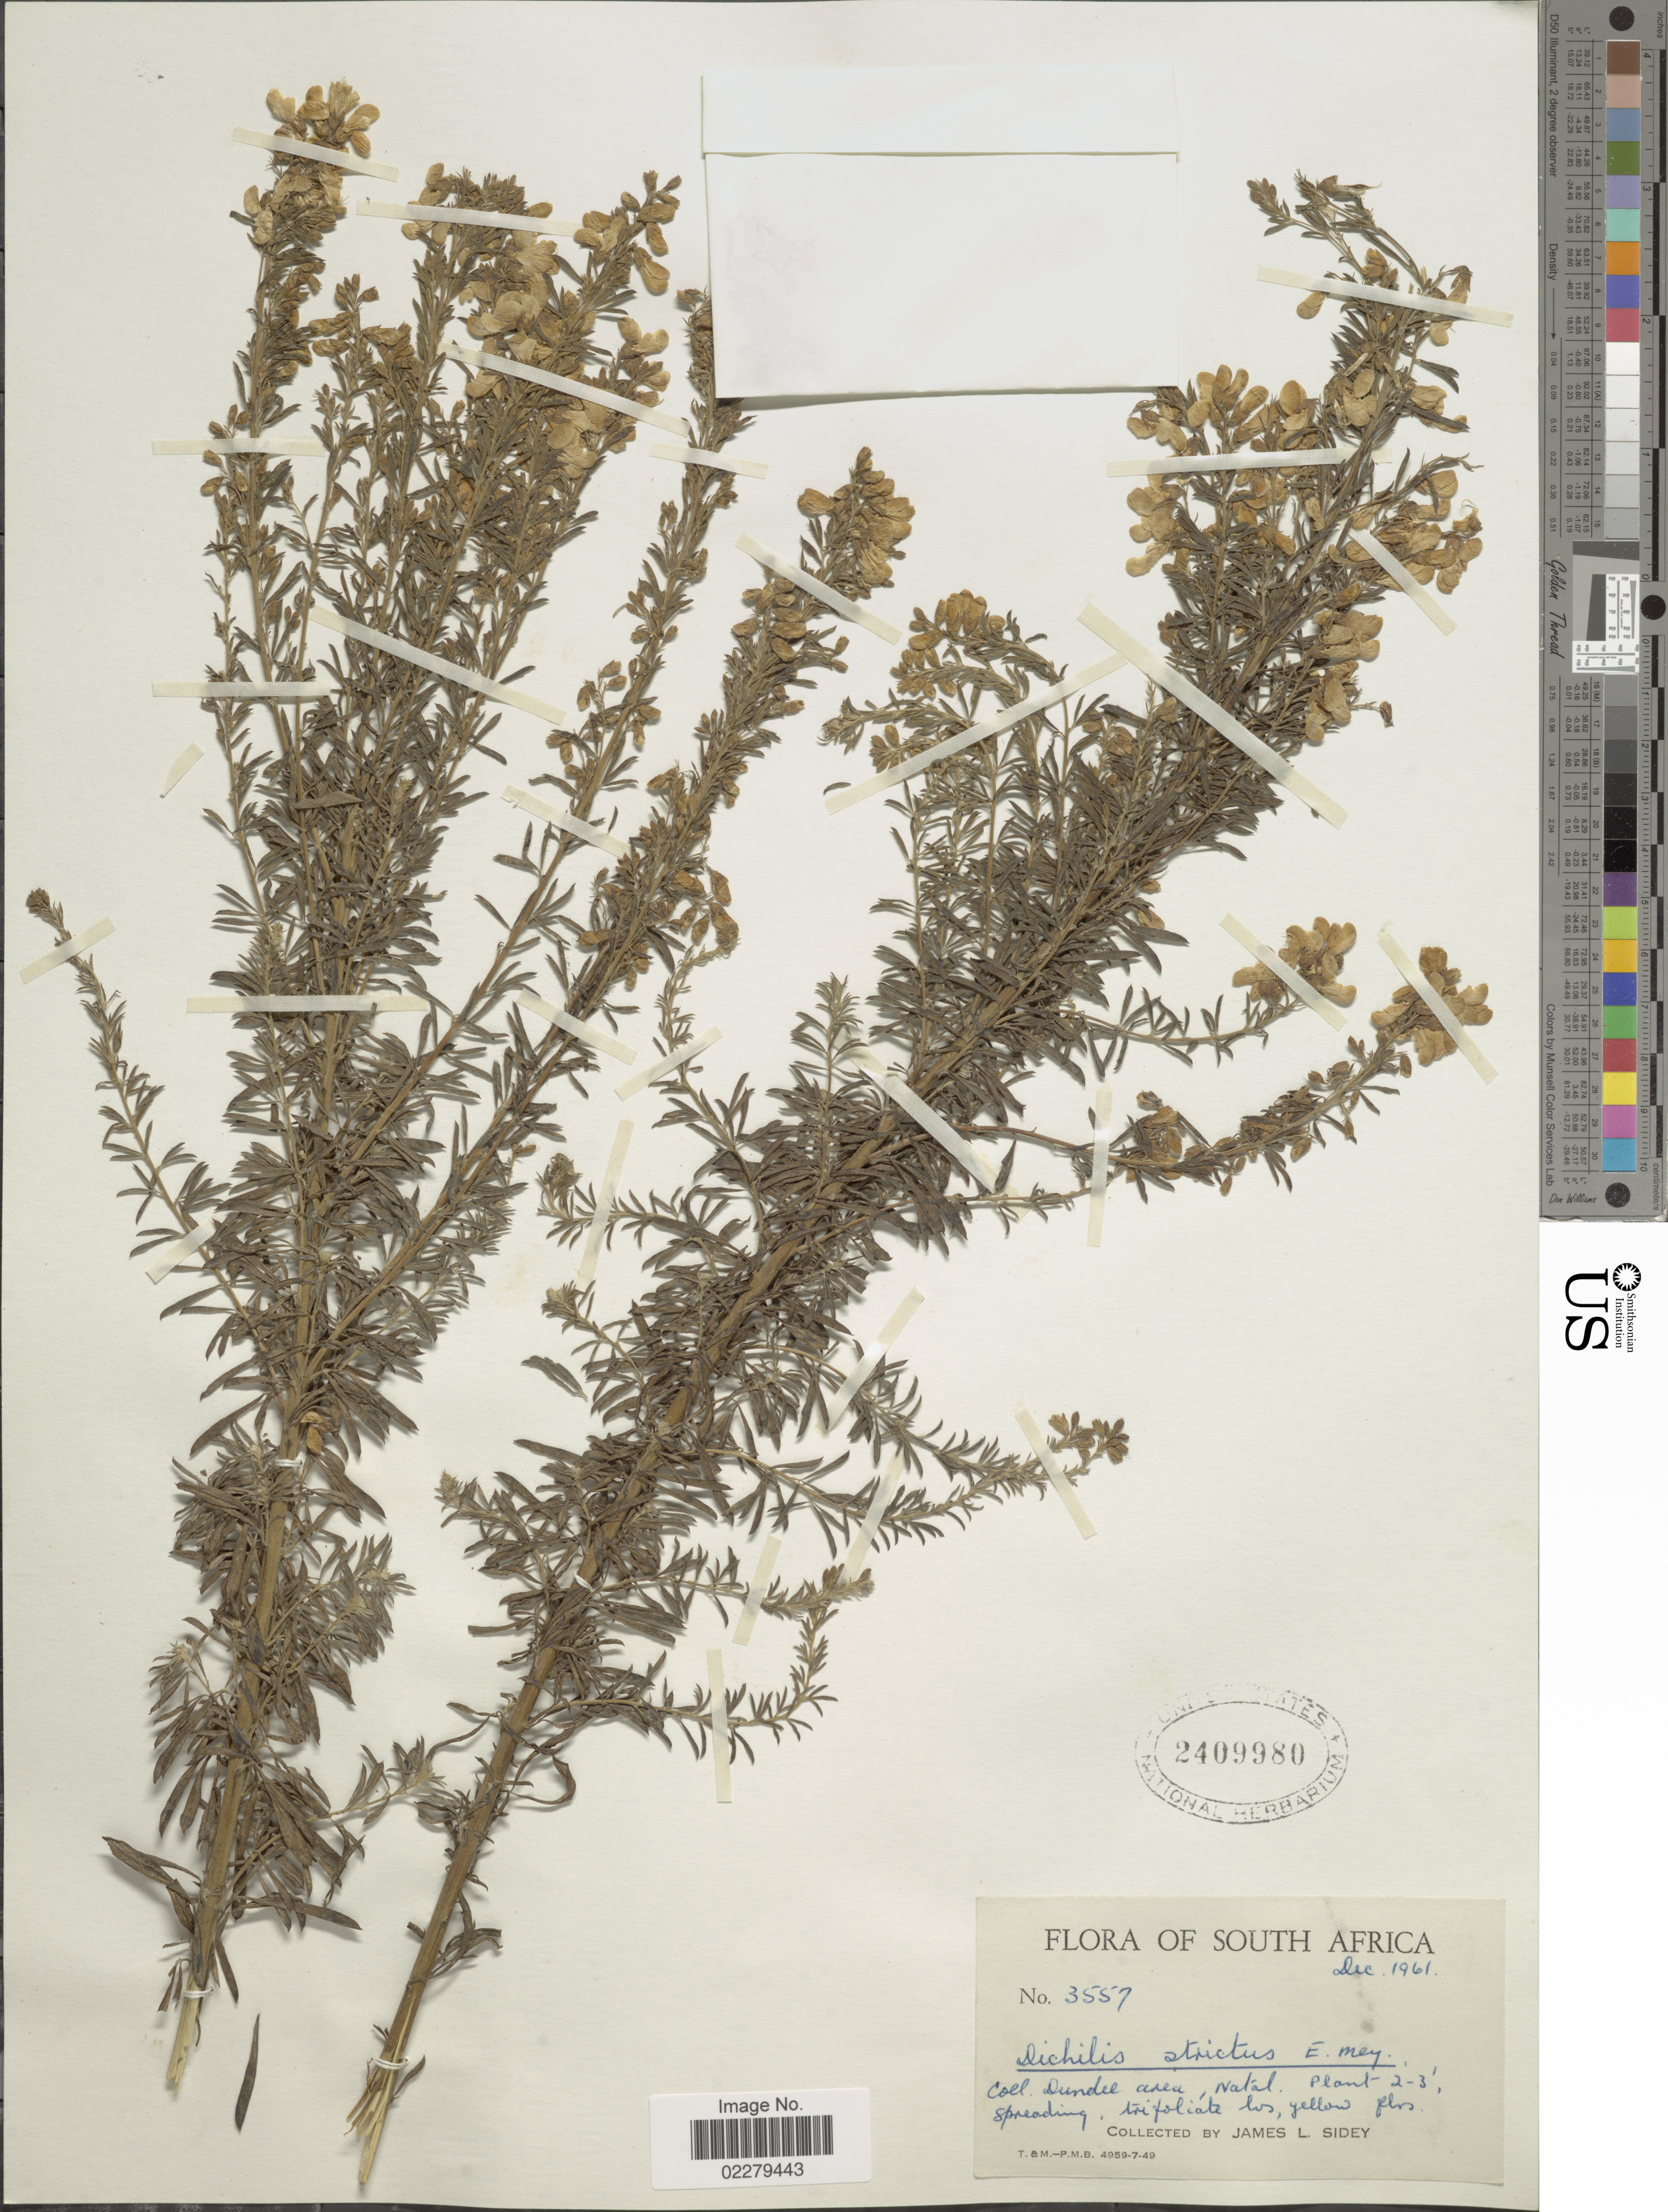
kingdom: Plantae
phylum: Tracheophyta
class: Magnoliopsida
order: Fabales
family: Fabaceae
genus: Dichilus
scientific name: Dichilus strictus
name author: E. Mey.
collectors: J. L. Sidey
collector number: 3557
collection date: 1961-12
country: South Africa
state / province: KwaZulu-Natal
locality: Dundel Area, Natal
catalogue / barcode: US 2409980